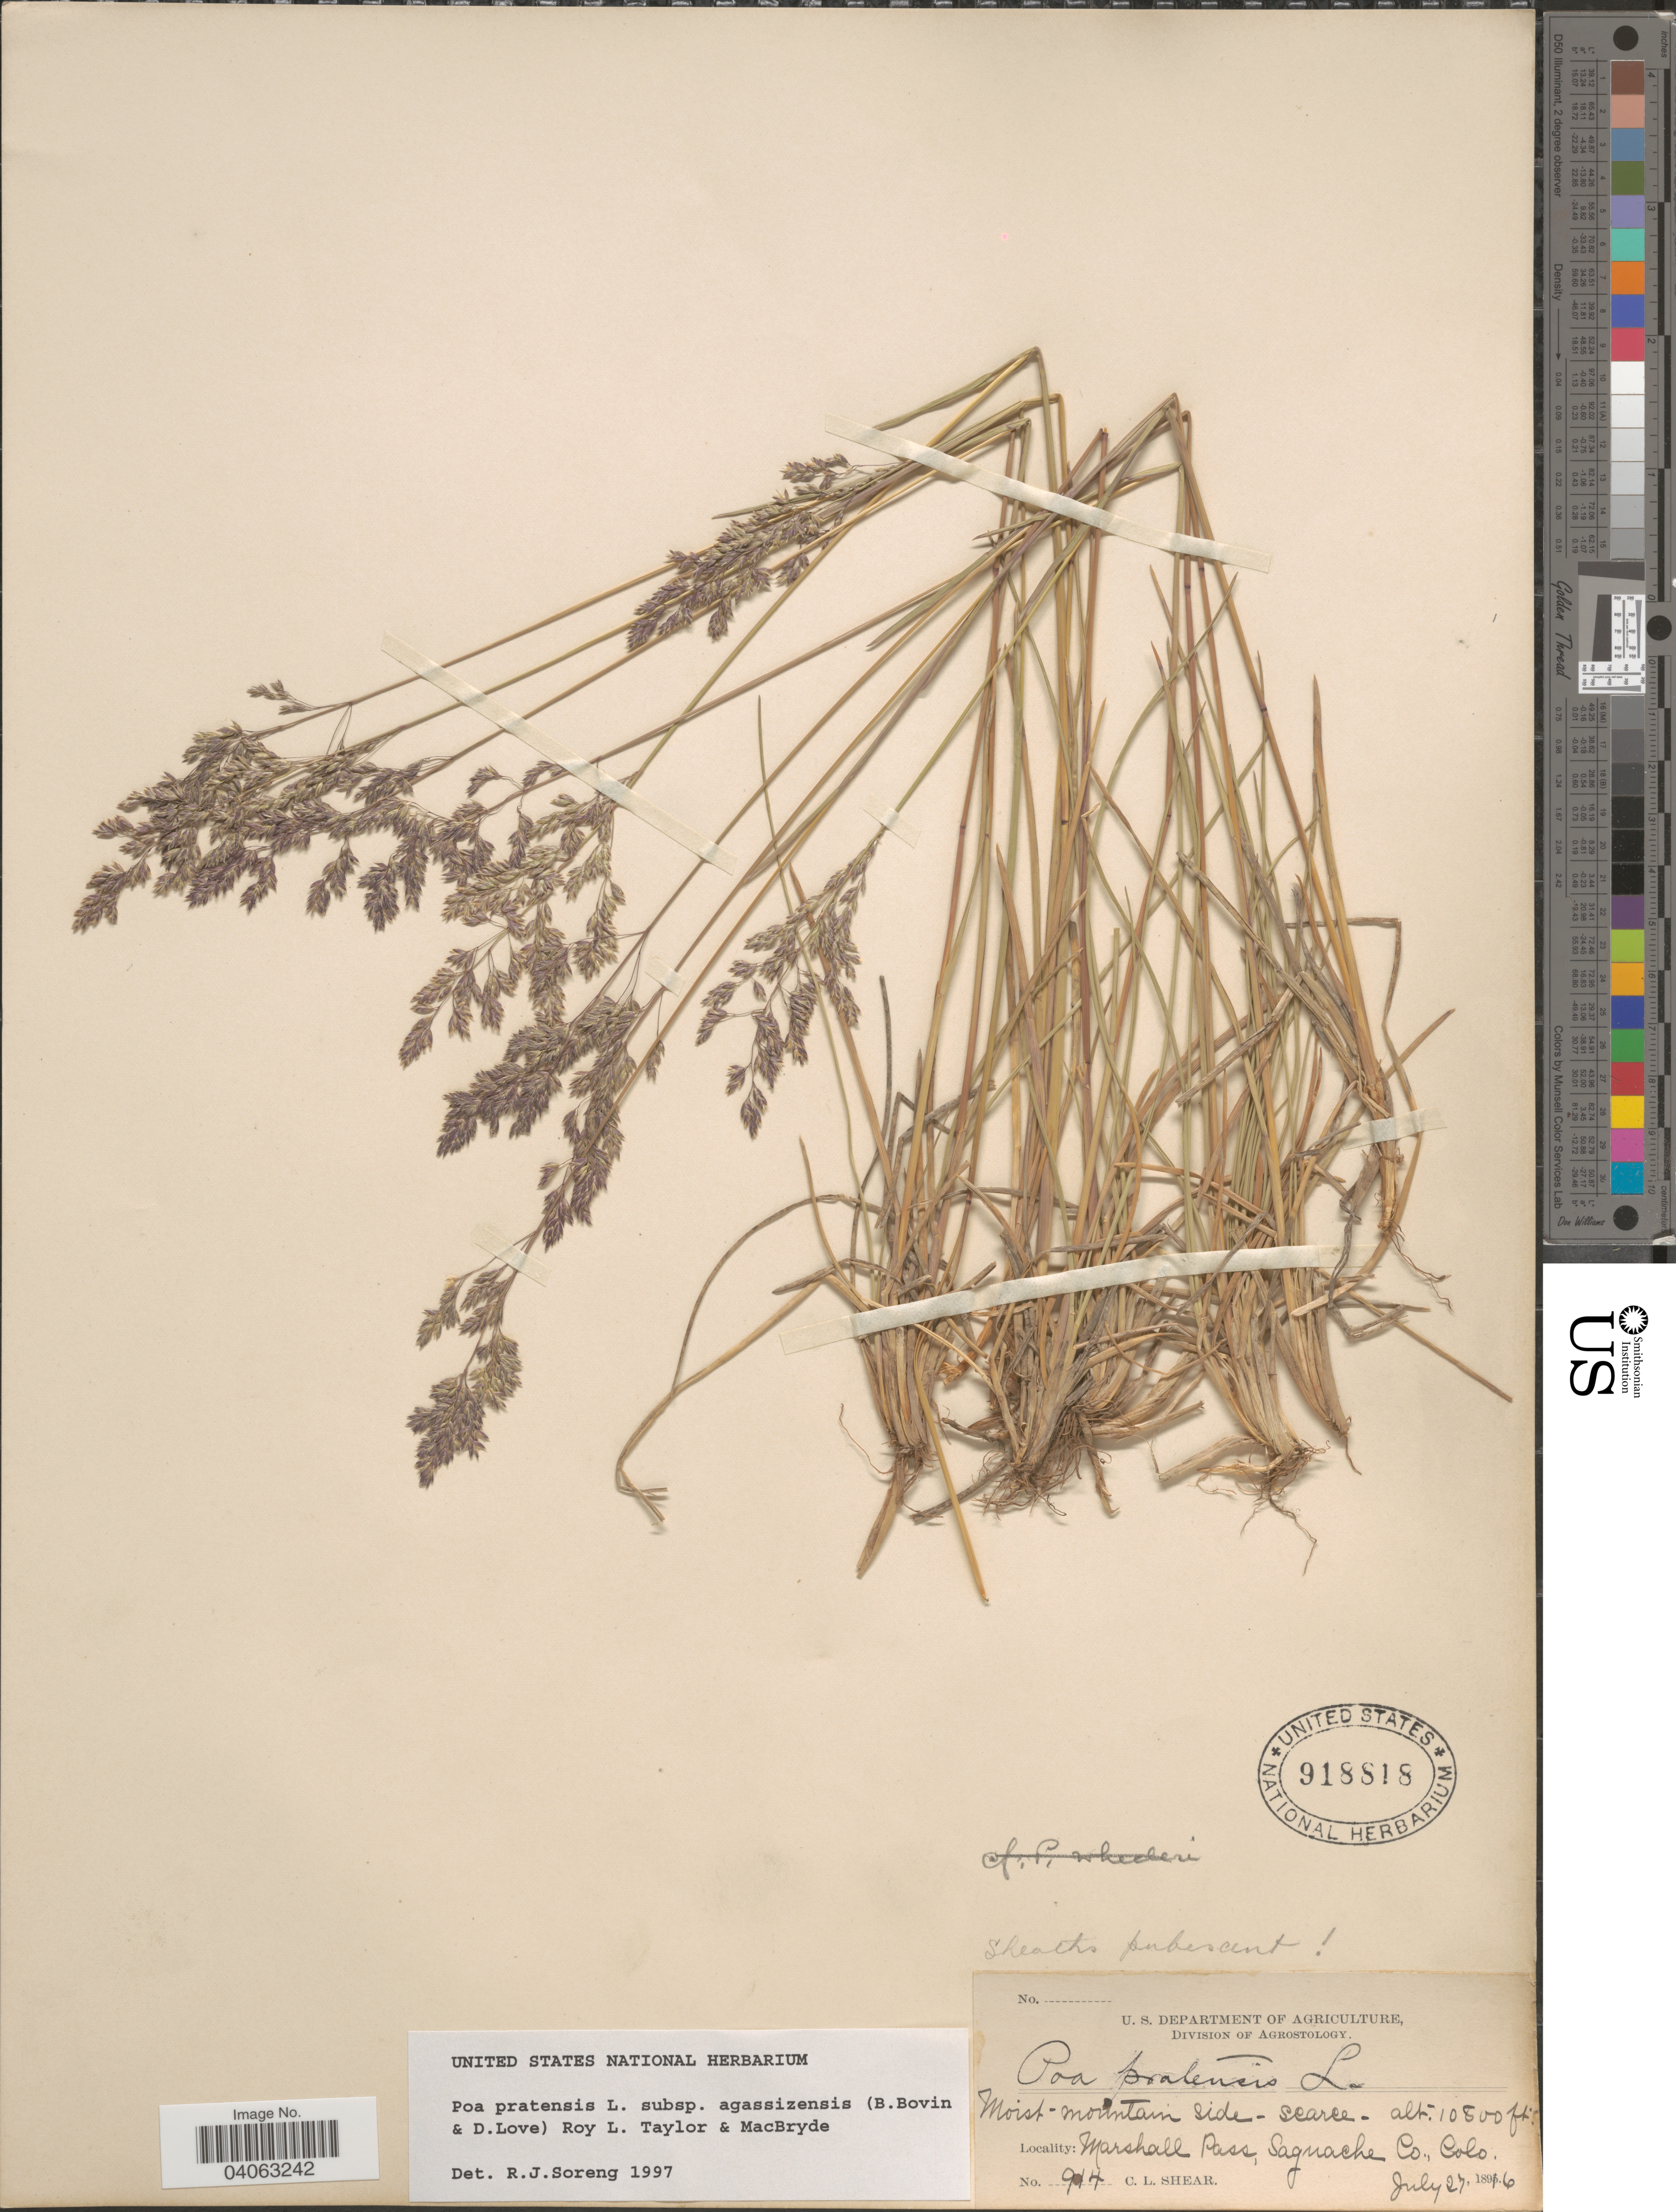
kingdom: Plantae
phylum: Tracheophyta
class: Liliopsida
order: Poales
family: Poaceae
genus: Poa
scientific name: Poa pratensis subsp. agassizensis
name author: (B. Boivin & D. Löve) Roy L. Taylor & MacBryde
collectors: C. L. Shear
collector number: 914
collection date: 1896-07-27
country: United States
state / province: Colorado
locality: Marshall Pass, Saguache Co.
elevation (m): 3292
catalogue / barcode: US 918818